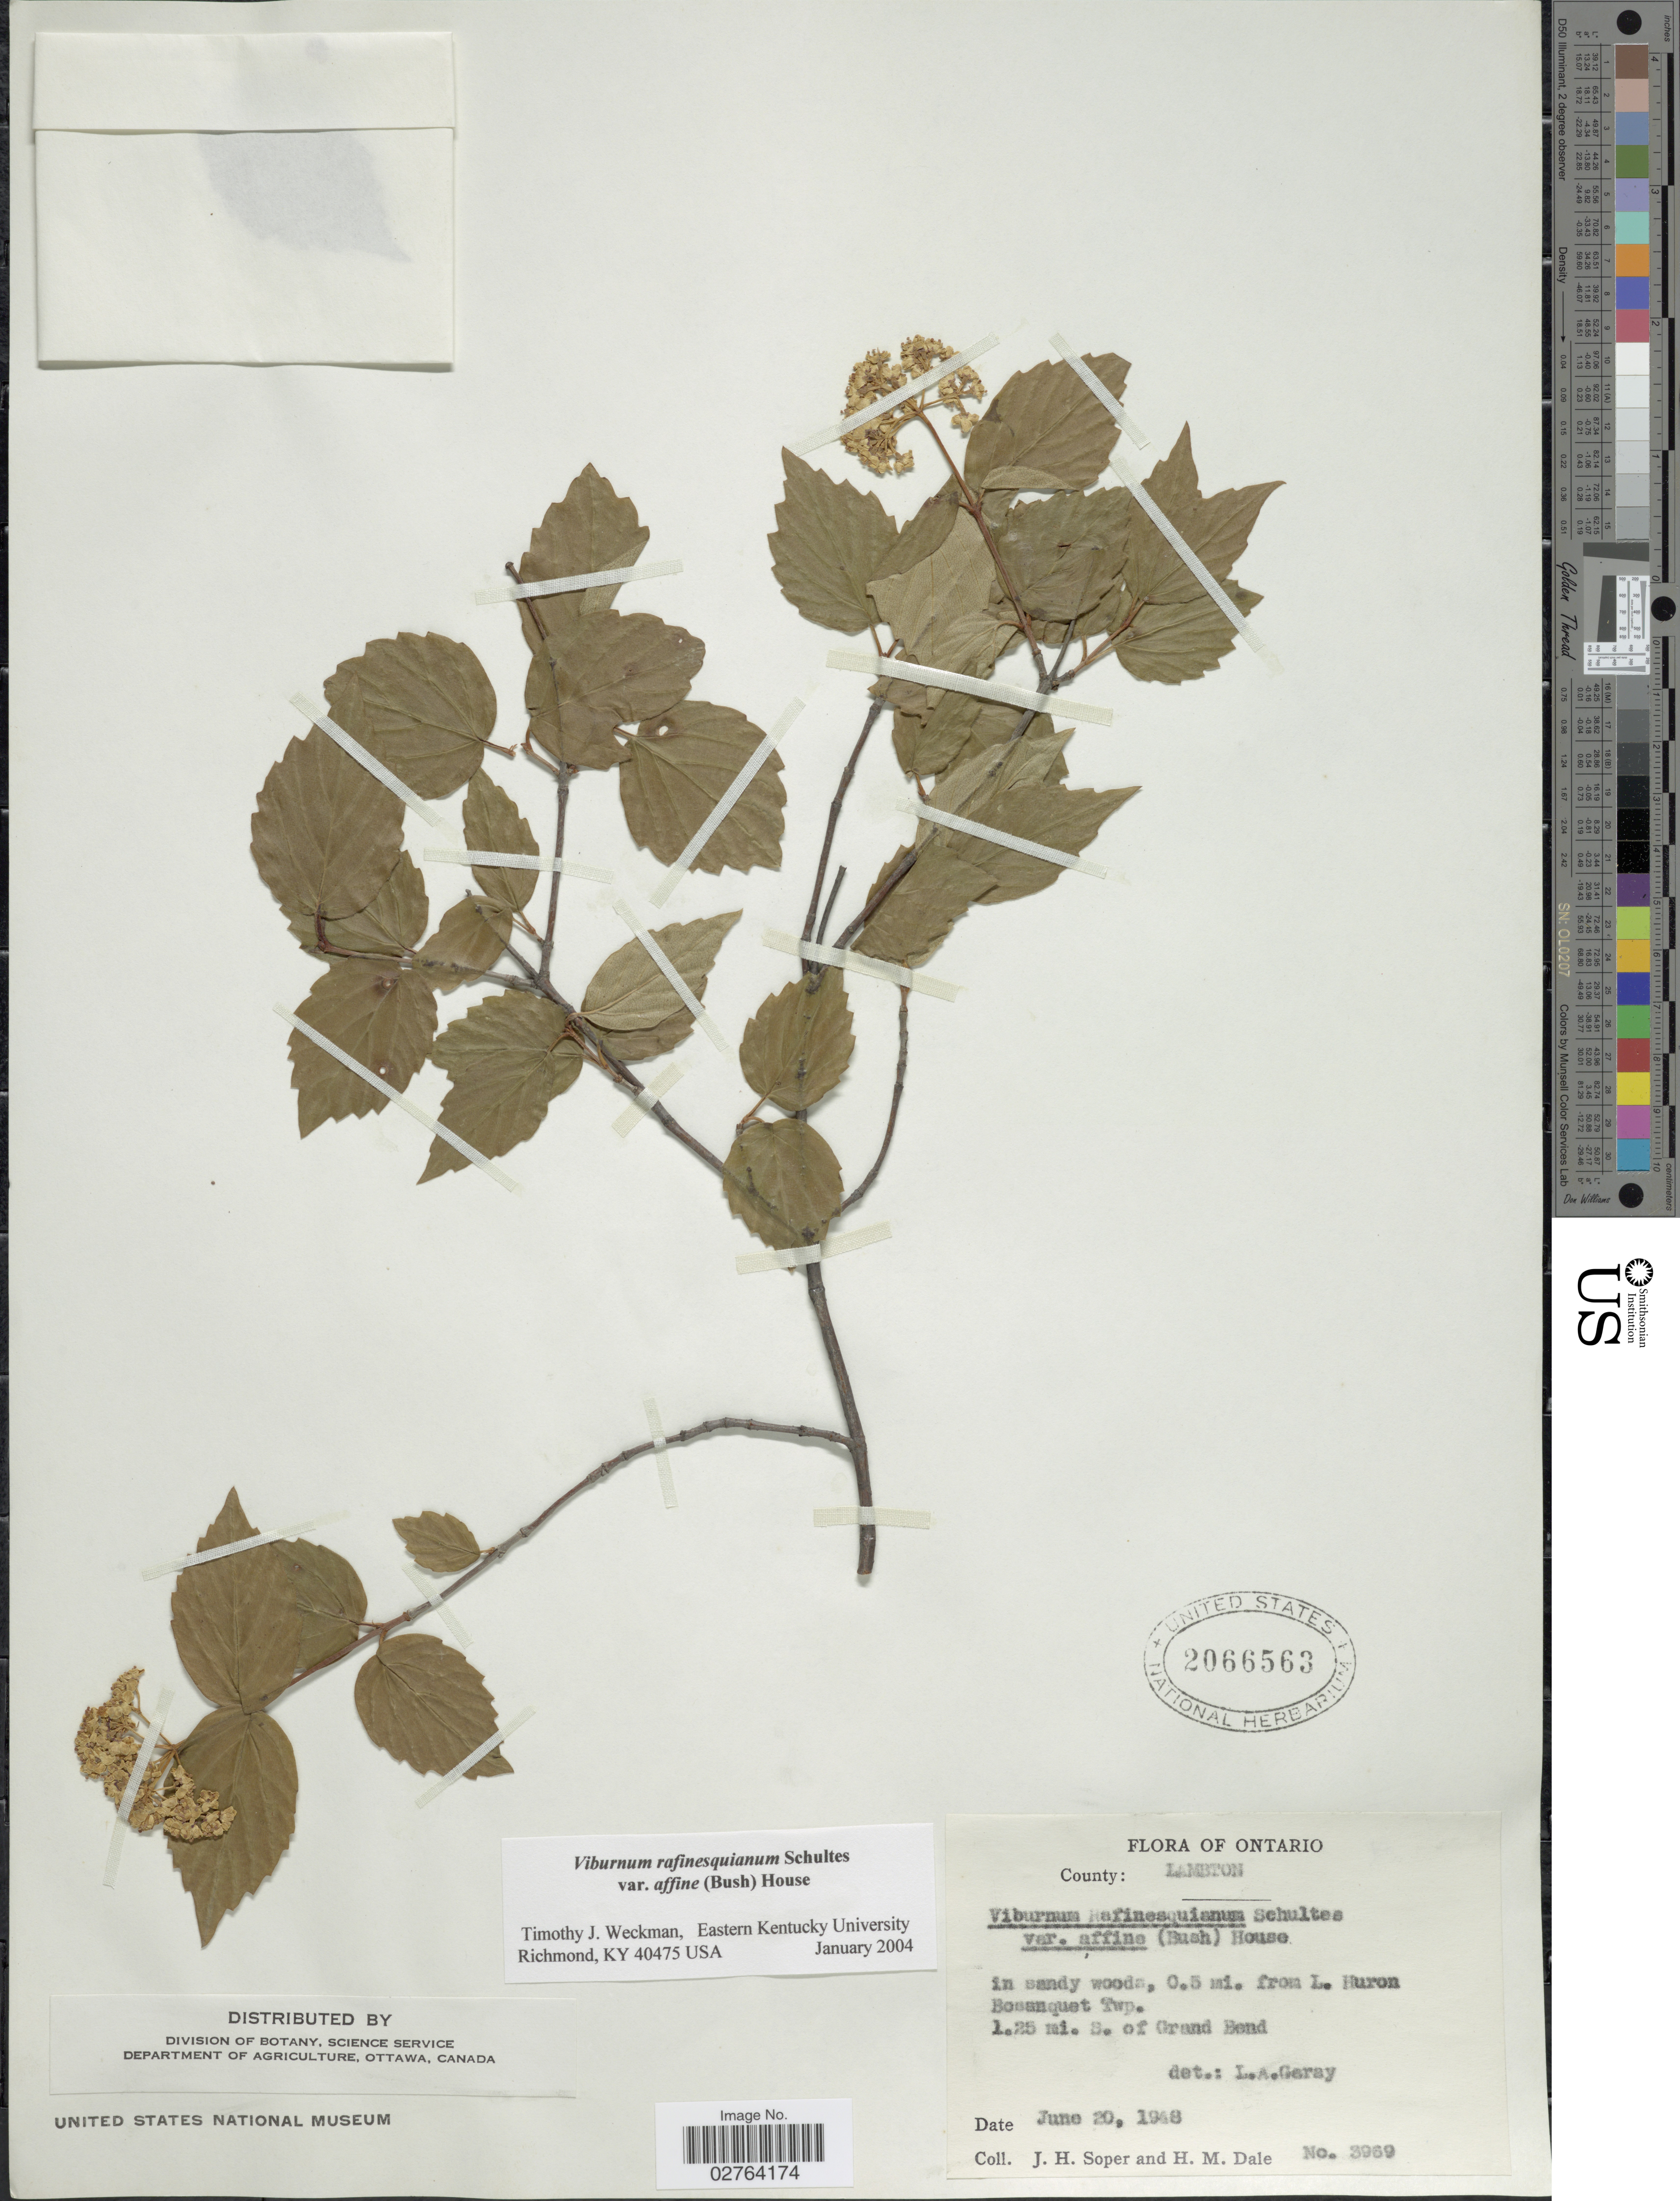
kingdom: Plantae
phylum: Tracheophyta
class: Magnoliopsida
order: Dipsacales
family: Viburnaceae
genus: Viburnum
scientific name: Viburnum rafinesqueanum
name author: Schult.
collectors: J. H. Soper & H. M. Dale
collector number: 3969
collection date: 1948-06-20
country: Canada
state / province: Ontario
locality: County: Lambton, in sandy woods, 0.5 mi. from L. Huron Twp. 1.25 mi. S. of Grand Bend.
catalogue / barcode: US 2066563